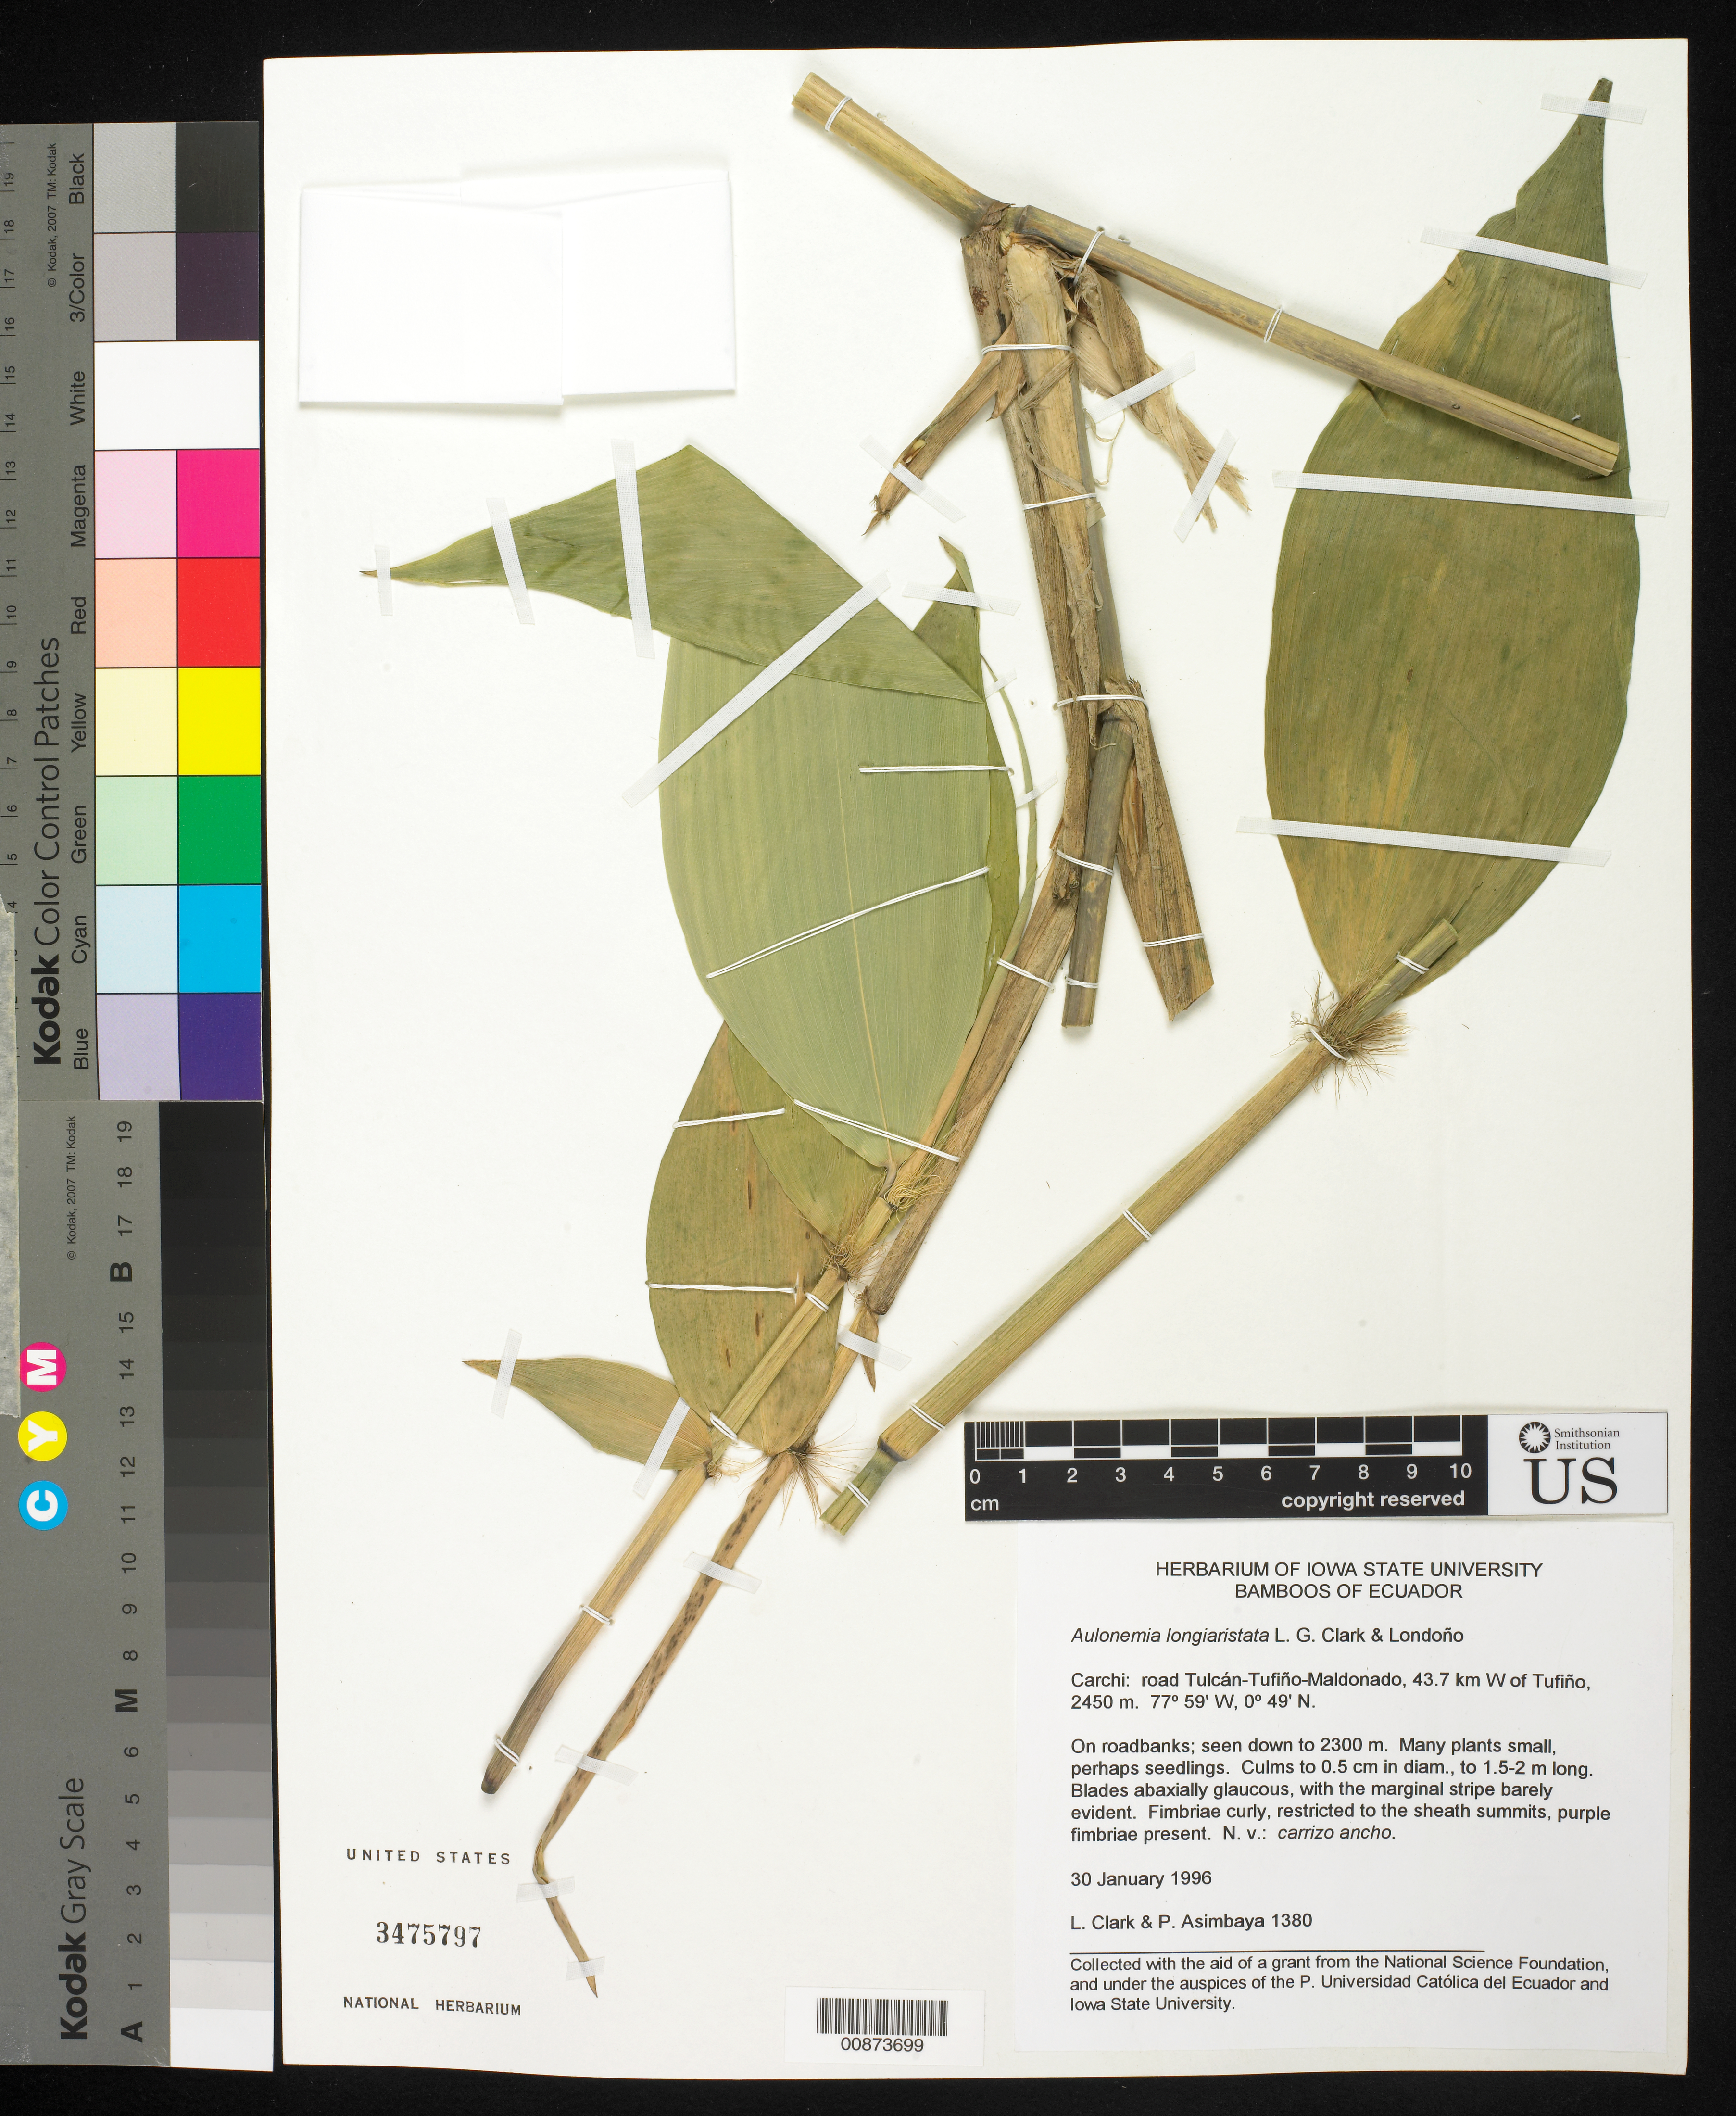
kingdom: Plantae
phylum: Tracheophyta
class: Liliopsida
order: Poales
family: Poaceae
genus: Aulonemia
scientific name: Aulonemia longiaristata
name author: L.G. Clark & Londoño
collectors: L. G. Clark & P. Asimbaya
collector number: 1380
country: Ecuador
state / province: Carchi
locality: Road Tulcan-Tufino-Maldonado, W of Tufino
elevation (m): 2450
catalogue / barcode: US 3475797